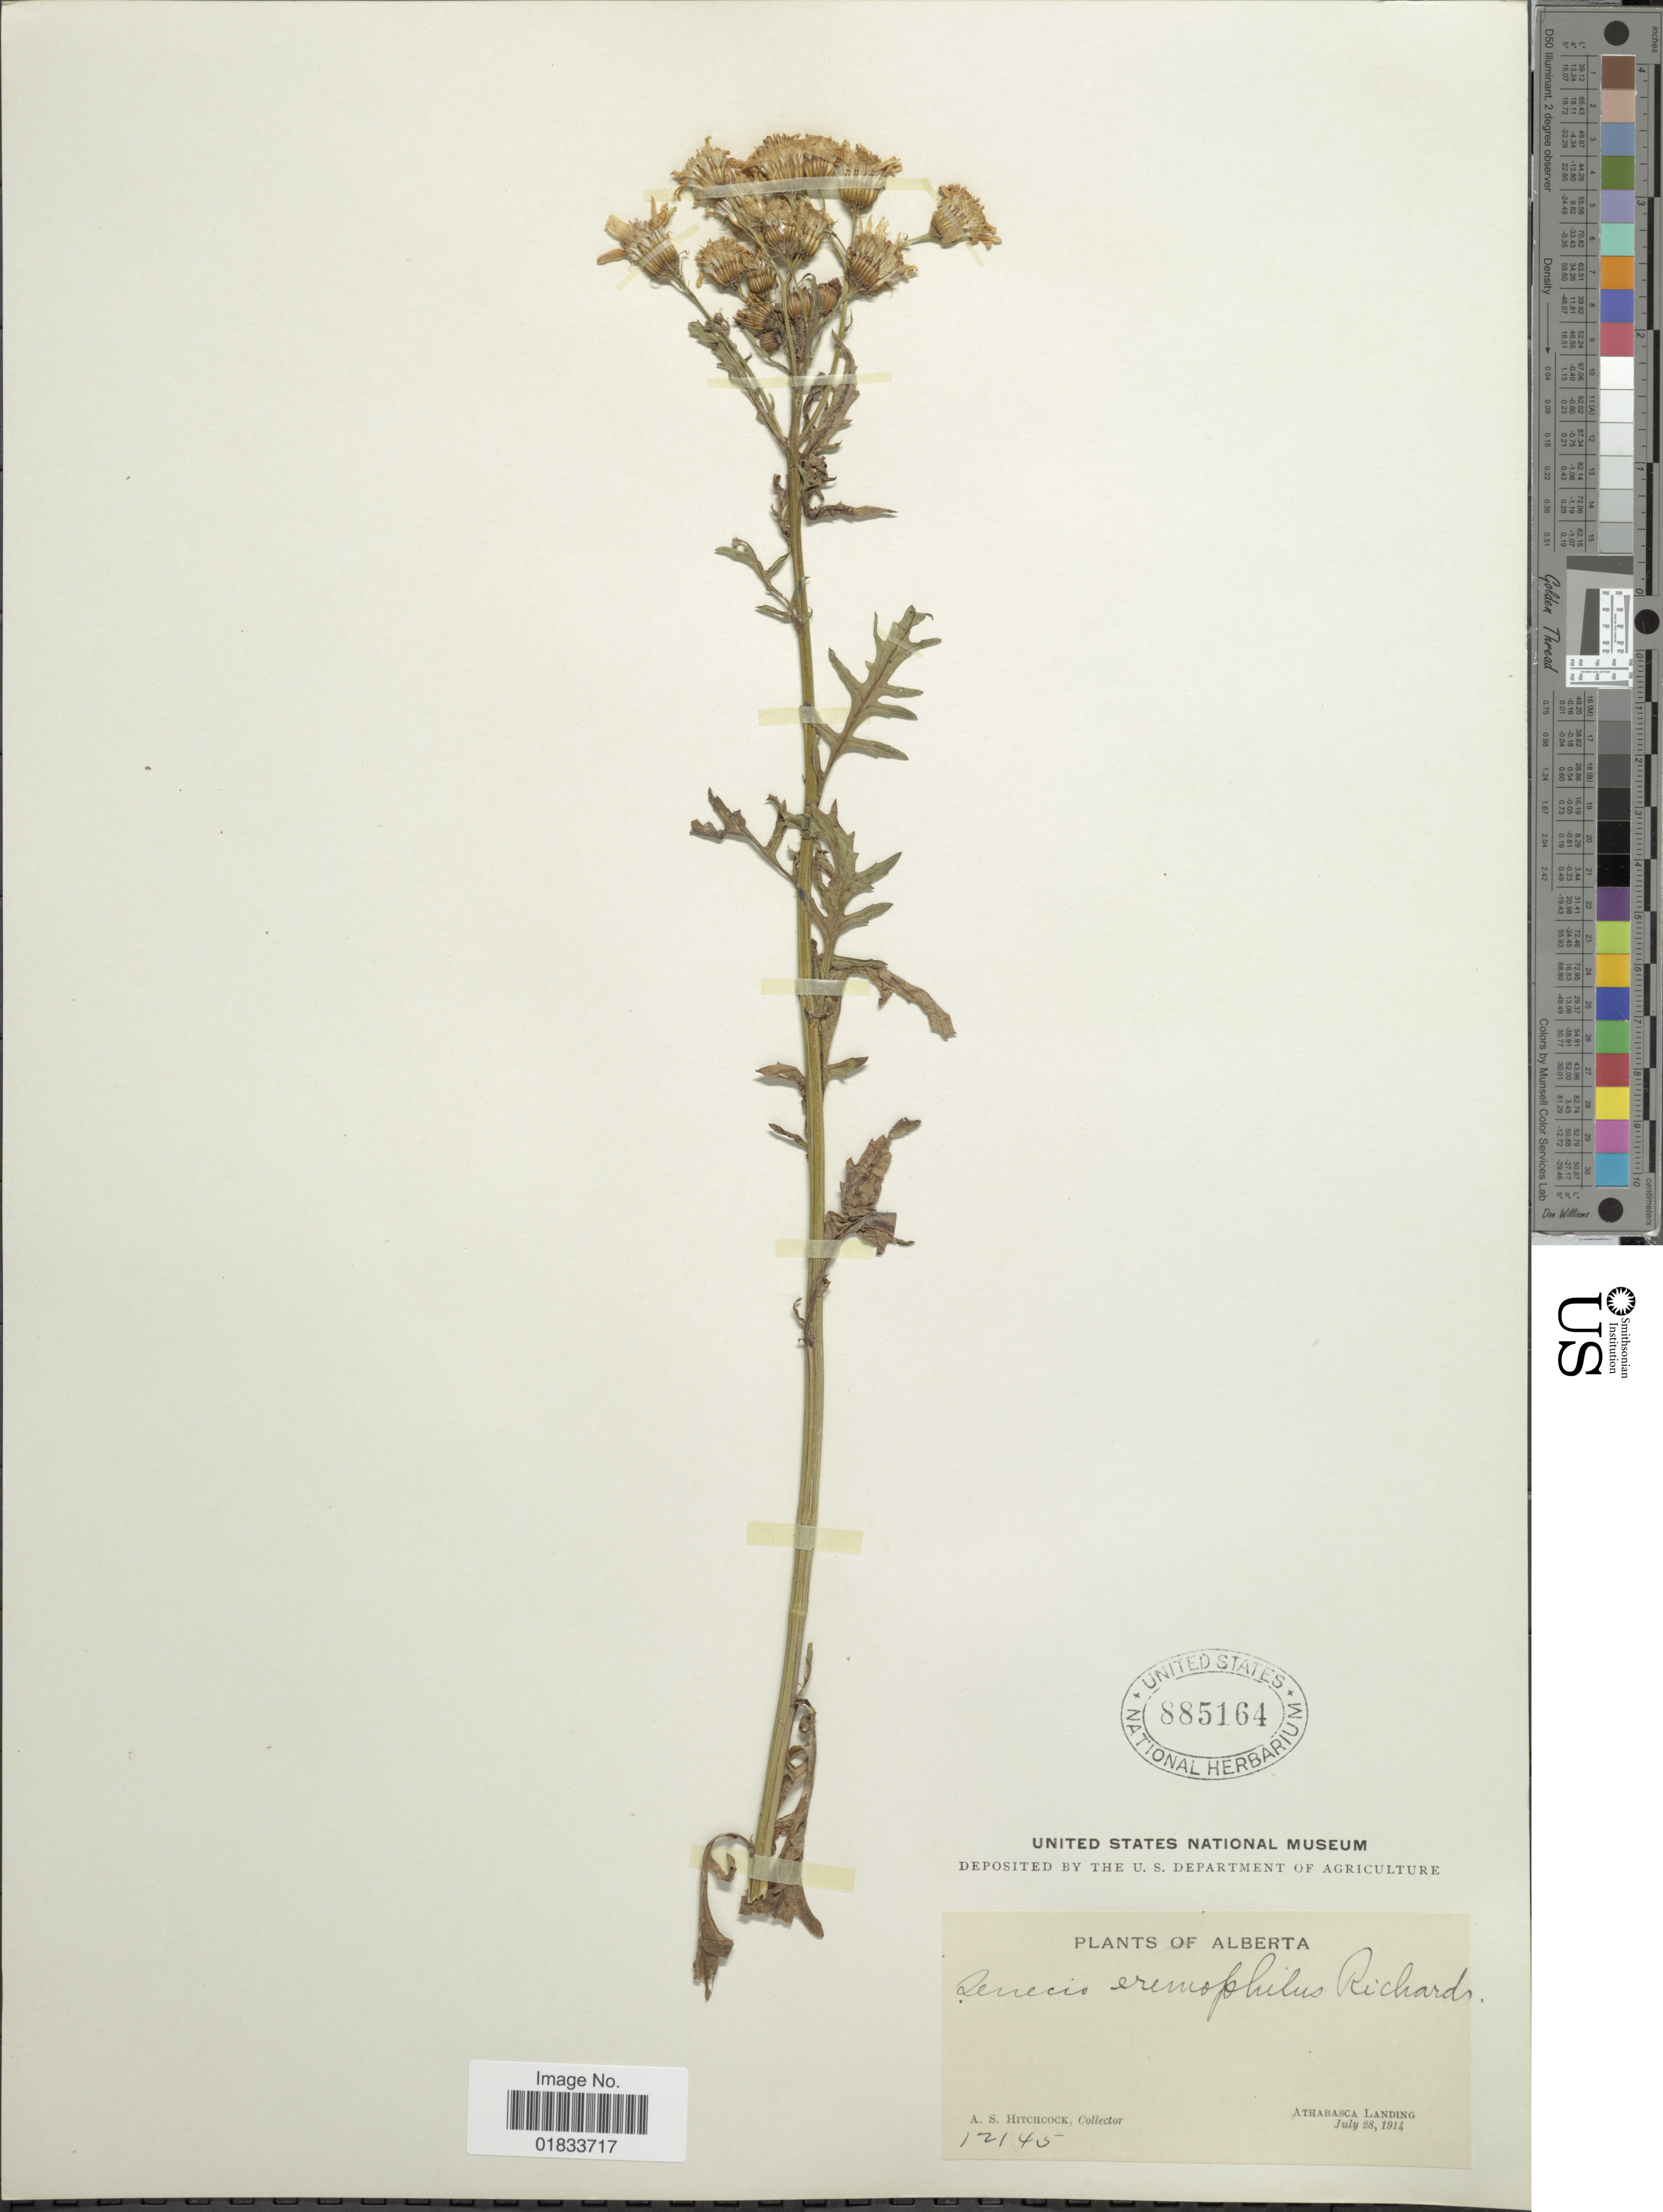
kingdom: Plantae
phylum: Tracheophyta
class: Magnoliopsida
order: Asterales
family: Asteraceae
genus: Senecio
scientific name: Senecio eremophilus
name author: Richardson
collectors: A. S. Hitchcock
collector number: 12145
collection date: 1914-07-28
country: Canada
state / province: Alberta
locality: Athabasca Landing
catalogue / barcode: US 885164